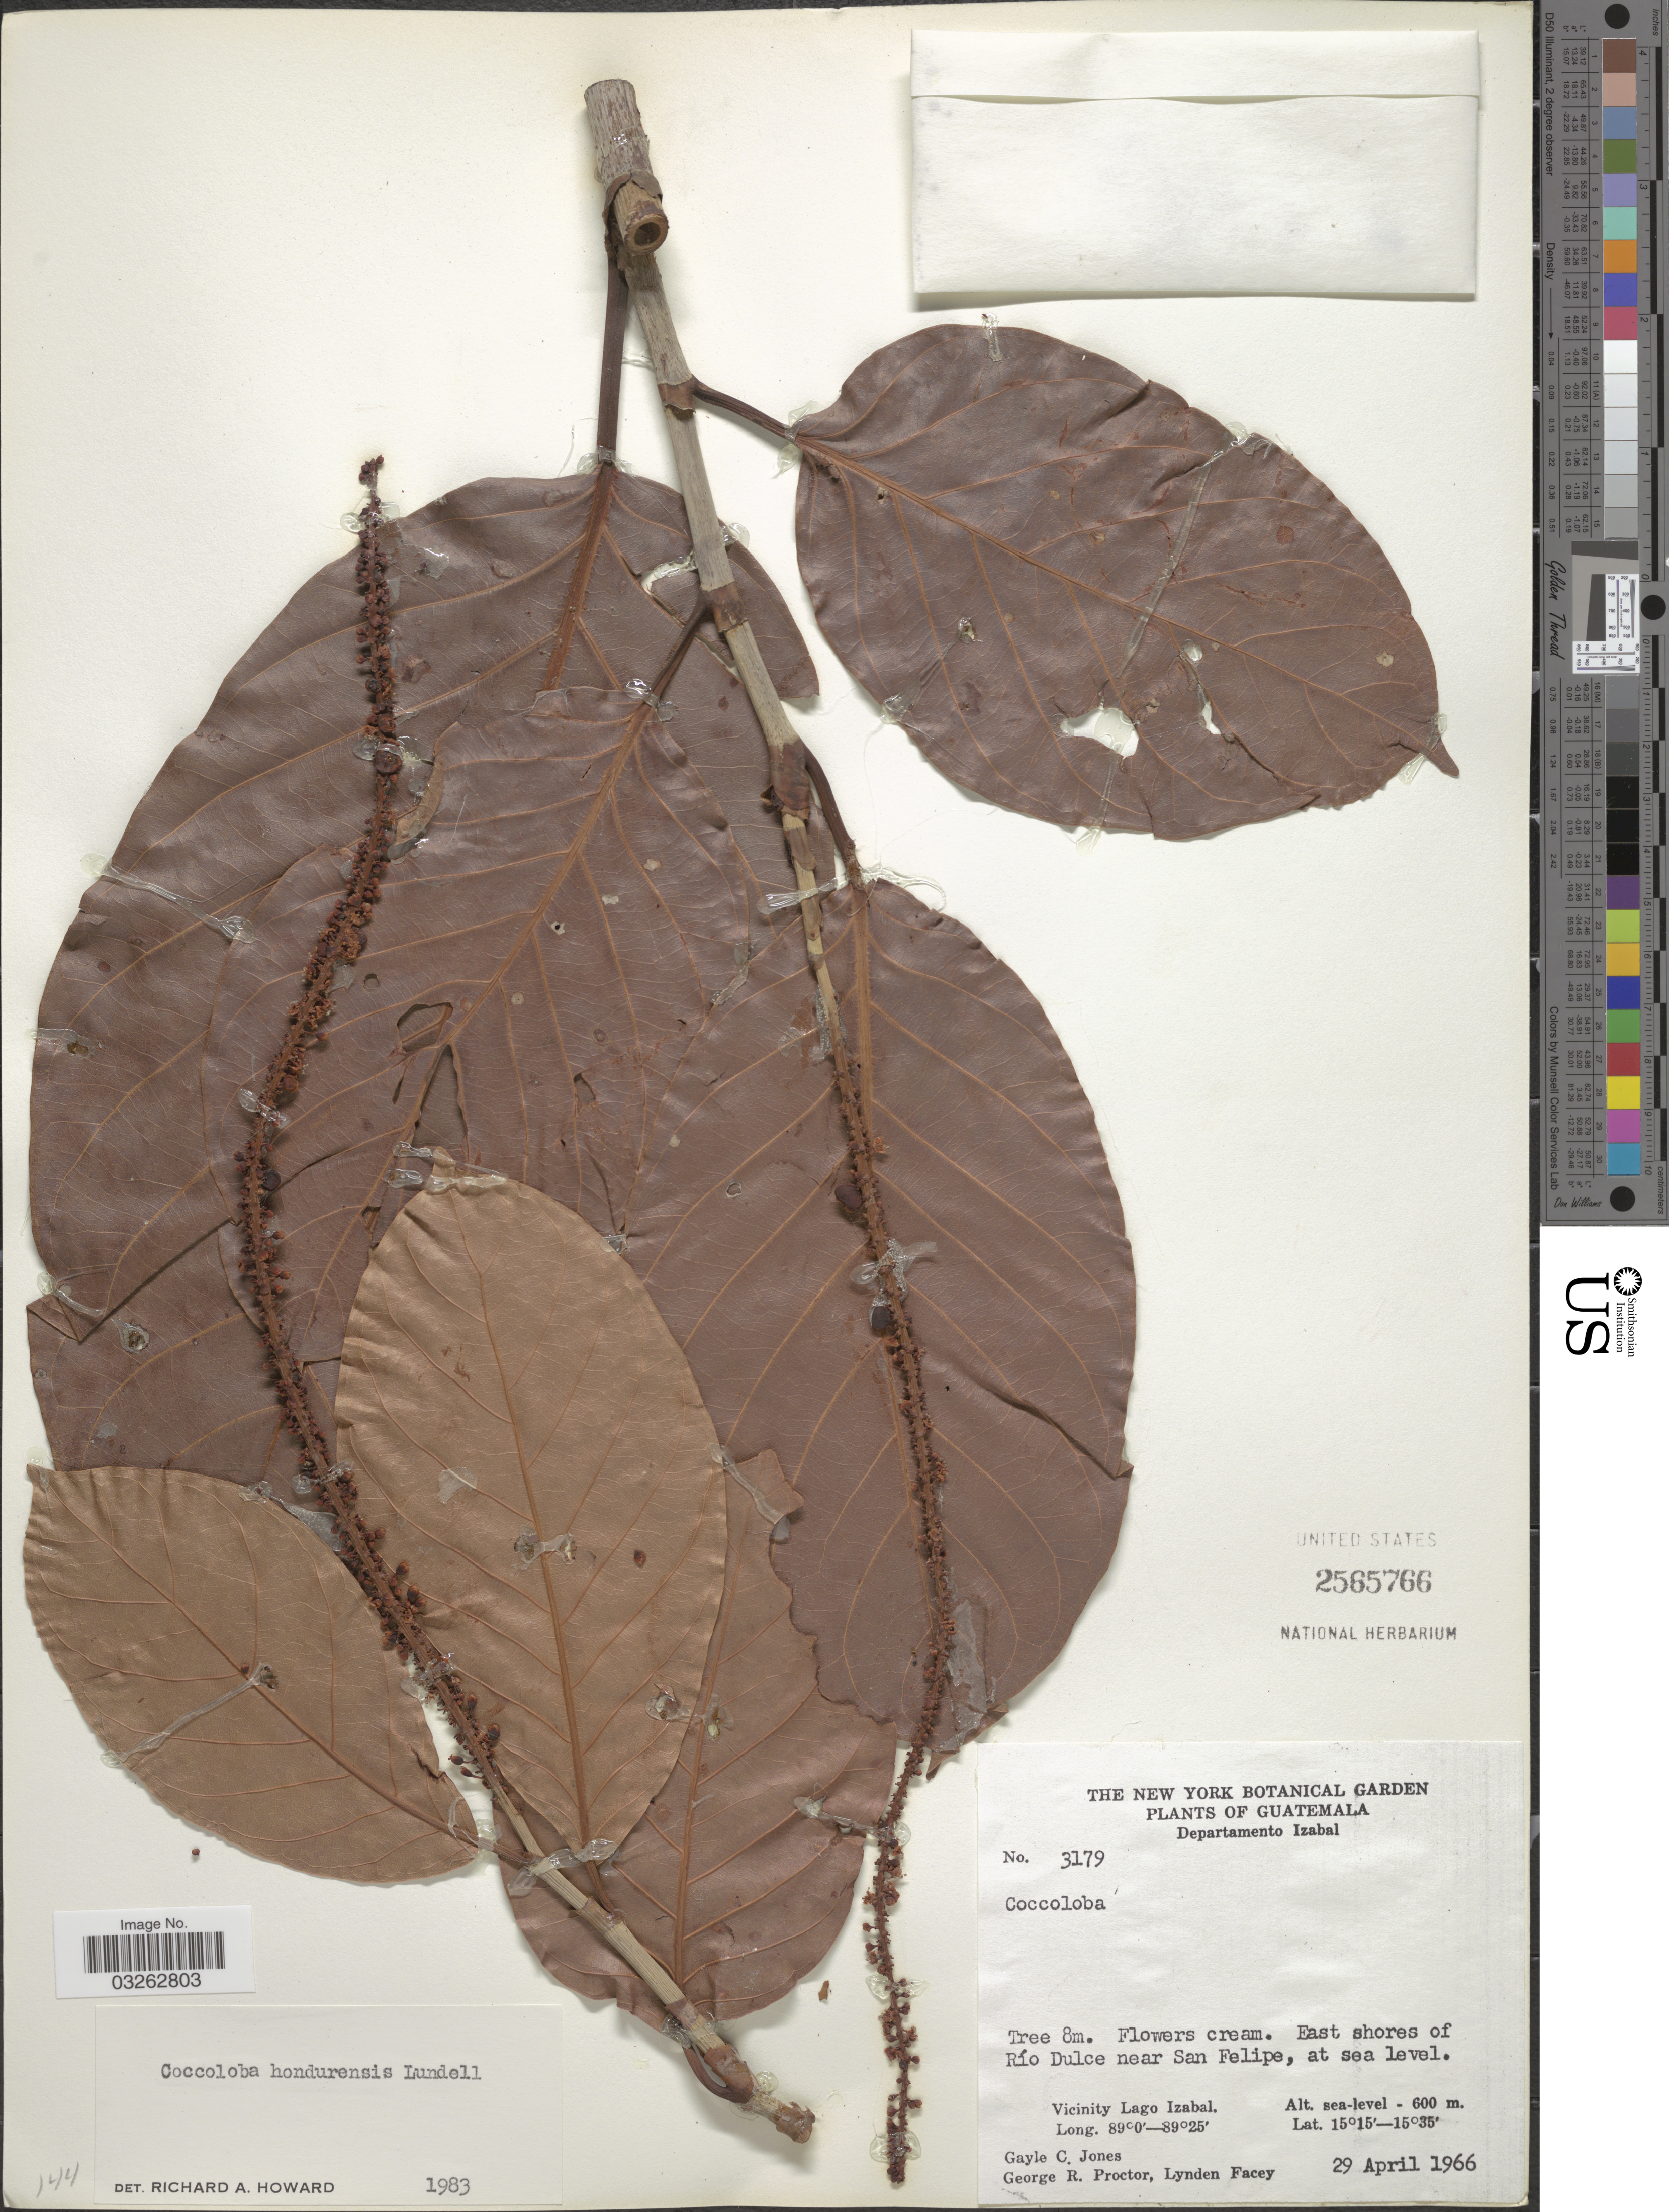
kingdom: Plantae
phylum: Tracheophyta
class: Magnoliopsida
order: Caryophyllales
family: Polygonaceae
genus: Coccoloba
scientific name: Coccoloba hondurensis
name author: Lundell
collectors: G. C. Jones, G. R. Proctor & L. Facey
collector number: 3179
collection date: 1966-04-29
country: Guatemala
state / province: Izabal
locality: Departamento Izabal. East shores of Río Dulce near San Felipe, at sea level. Vicinity Lago Izabal.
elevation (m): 0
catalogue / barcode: US 2565766